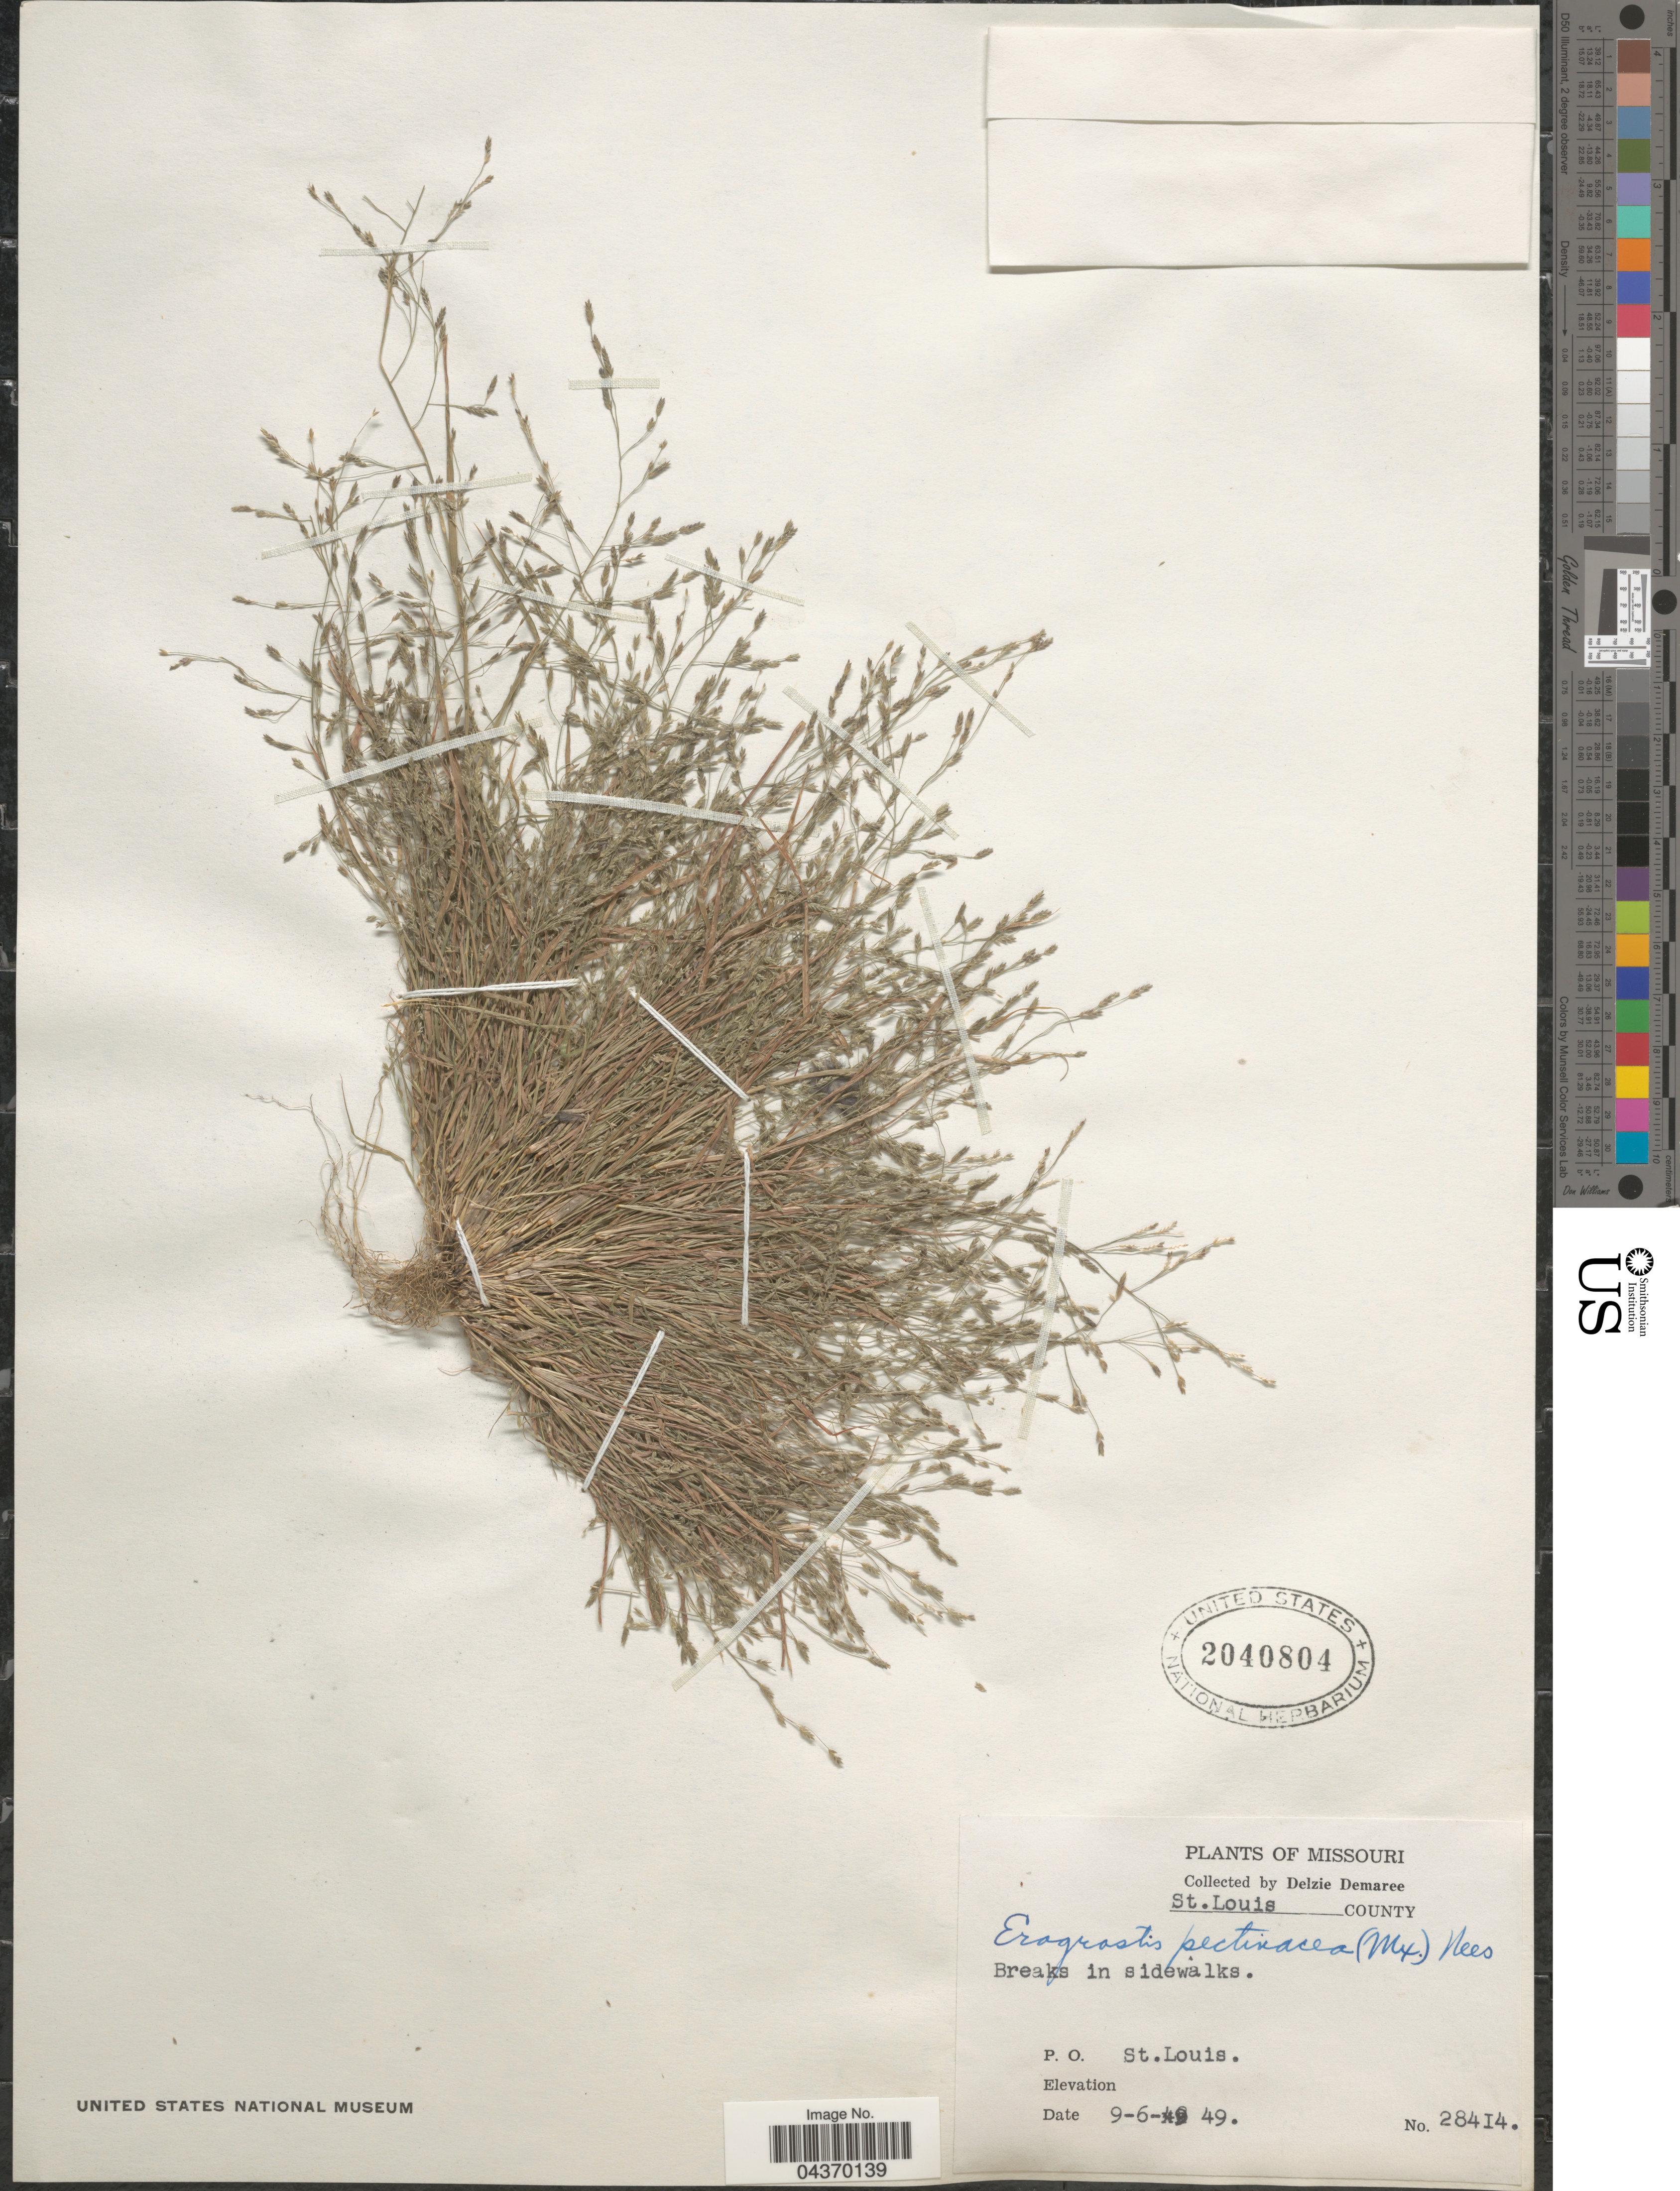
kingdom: Plantae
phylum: Tracheophyta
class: Liliopsida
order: Poales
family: Poaceae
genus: Eragrostis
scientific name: Eragrostis pectinacea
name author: (Michx.) Nees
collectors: D. Demaree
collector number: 28414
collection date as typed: Transcribed d/m/y: 6/9/49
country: United States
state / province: Missouri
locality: St. Louis County. P. O. St. Louis.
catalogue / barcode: US 2040804